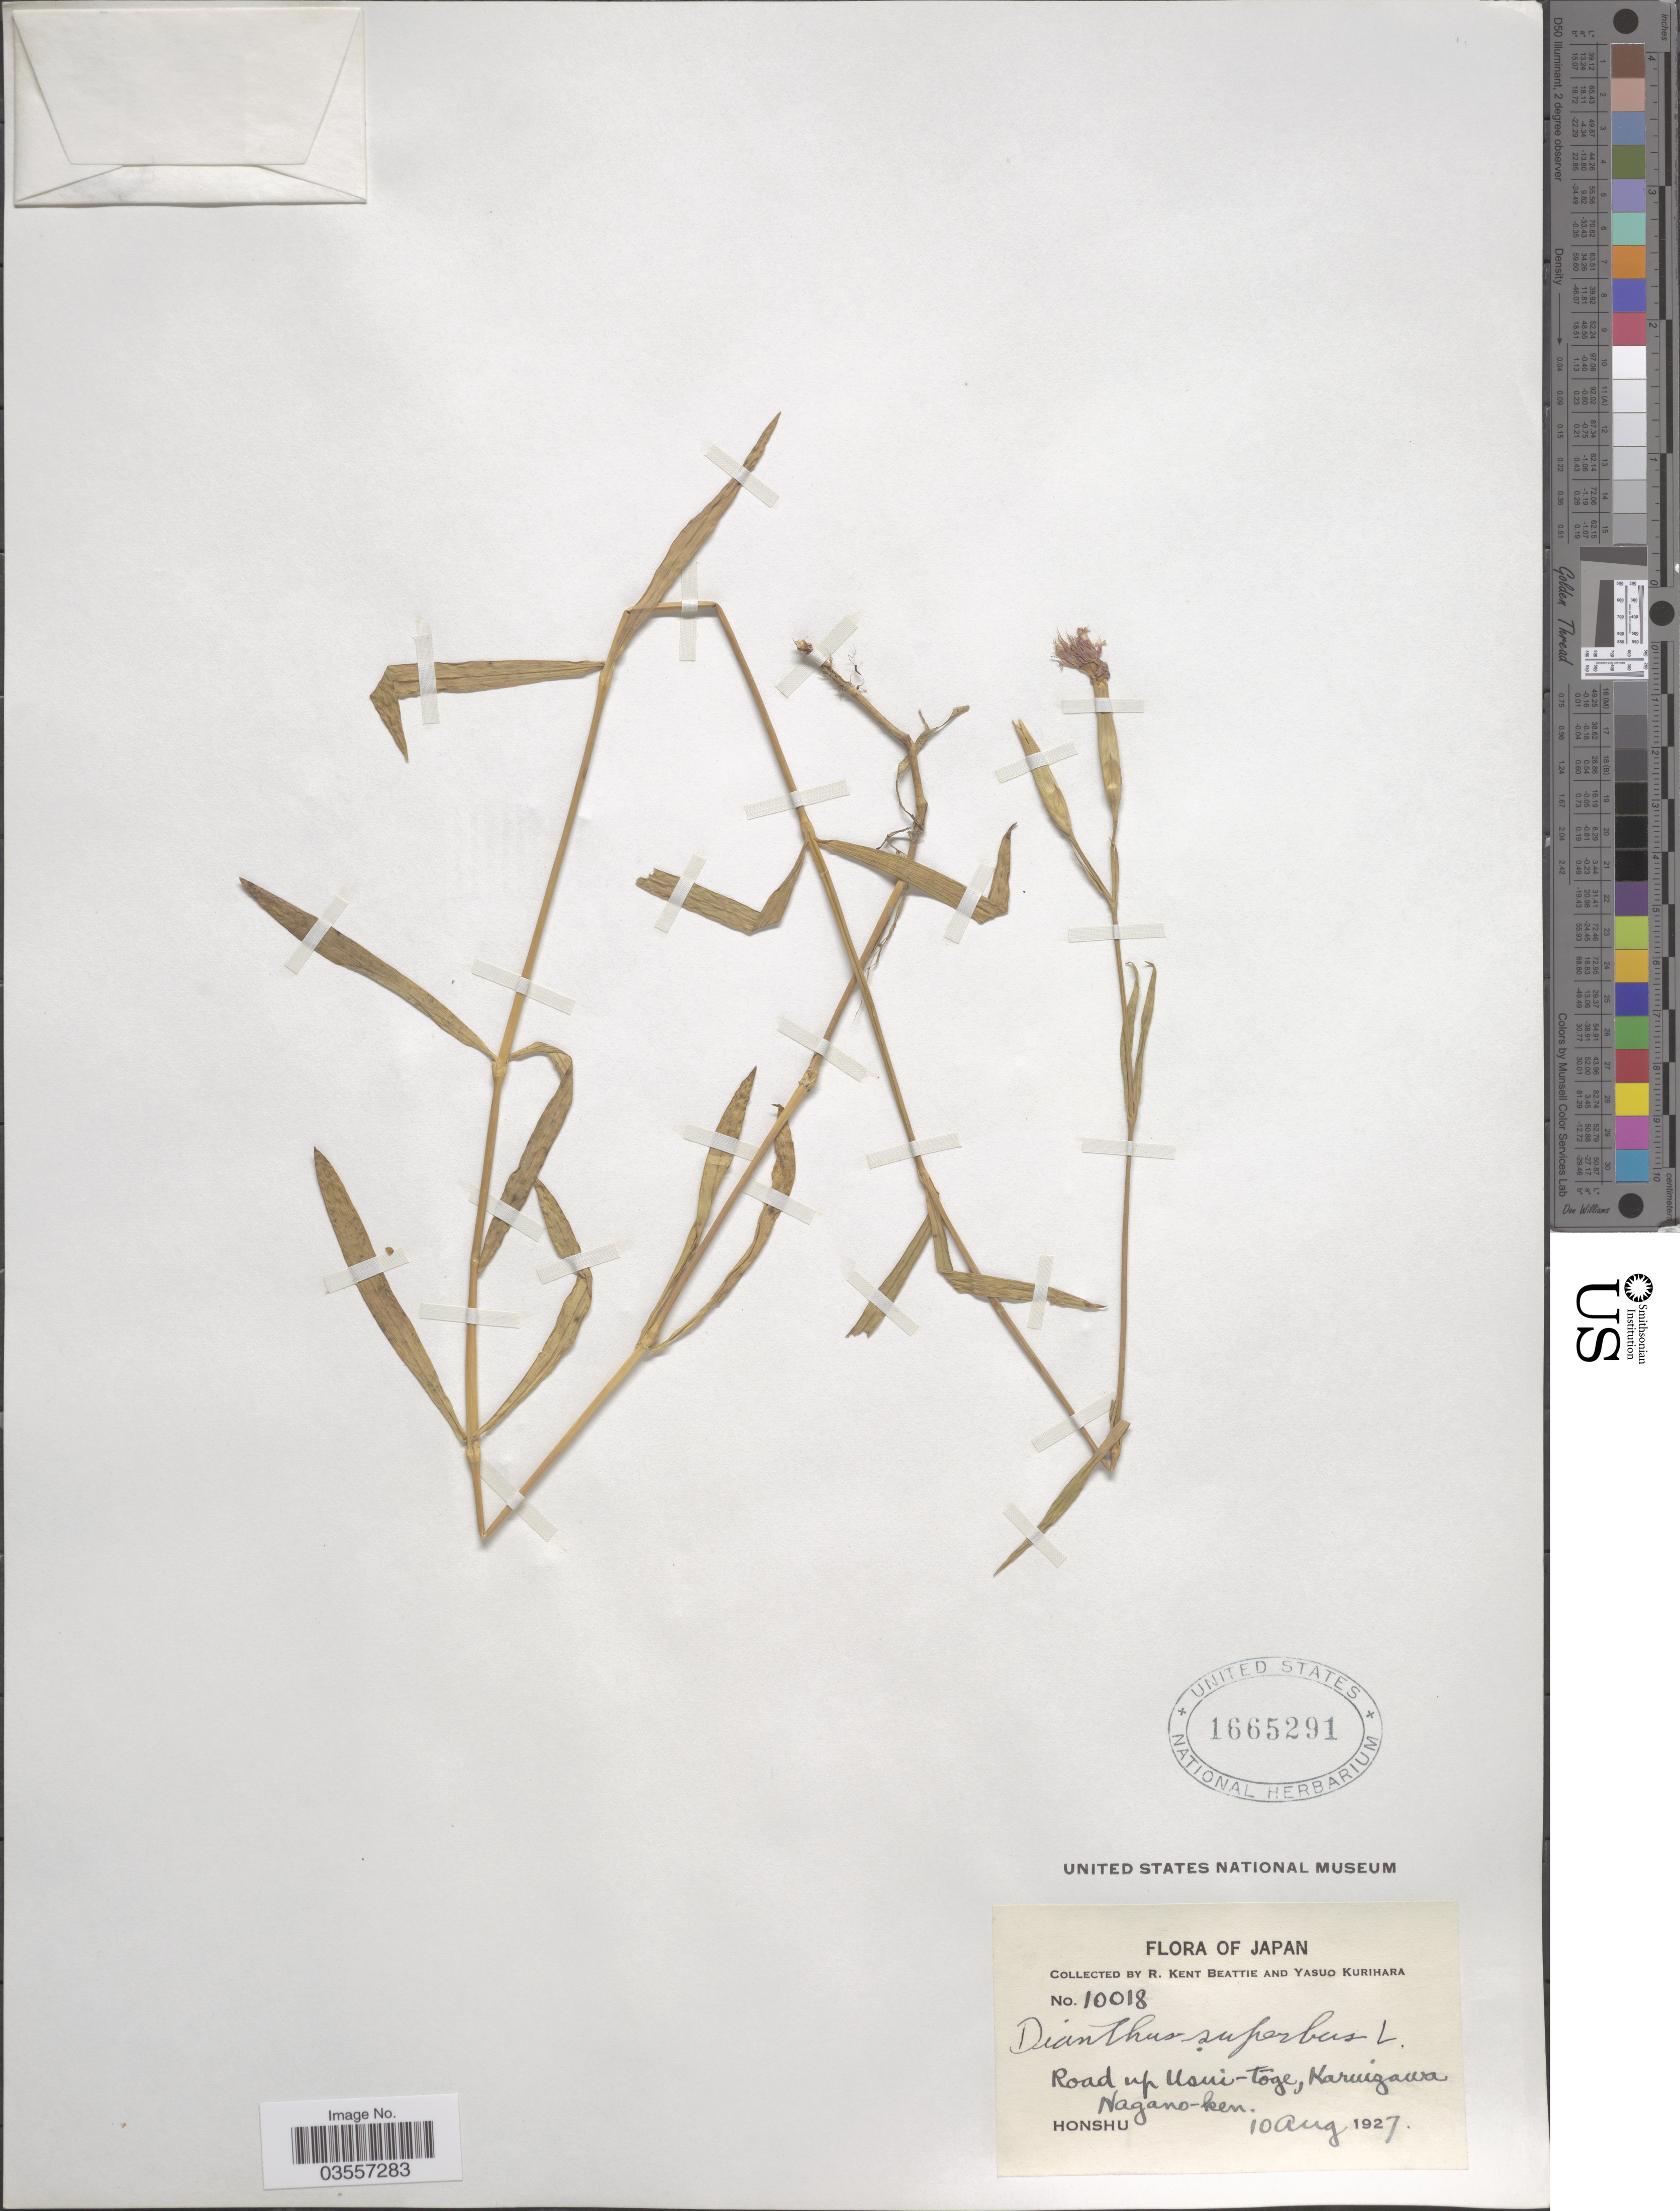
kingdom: Plantae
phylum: Tracheophyta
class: Magnoliopsida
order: Caryophyllales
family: Caryophyllaceae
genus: Dianthus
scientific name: Dianthus superbus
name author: L.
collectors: R. K. Beattie & Y. Kurihara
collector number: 10018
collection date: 1927-08-10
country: Japan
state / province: Nagano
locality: Road up Usui-tōge, Kamizawa Nagano-ken.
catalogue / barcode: US 1665291